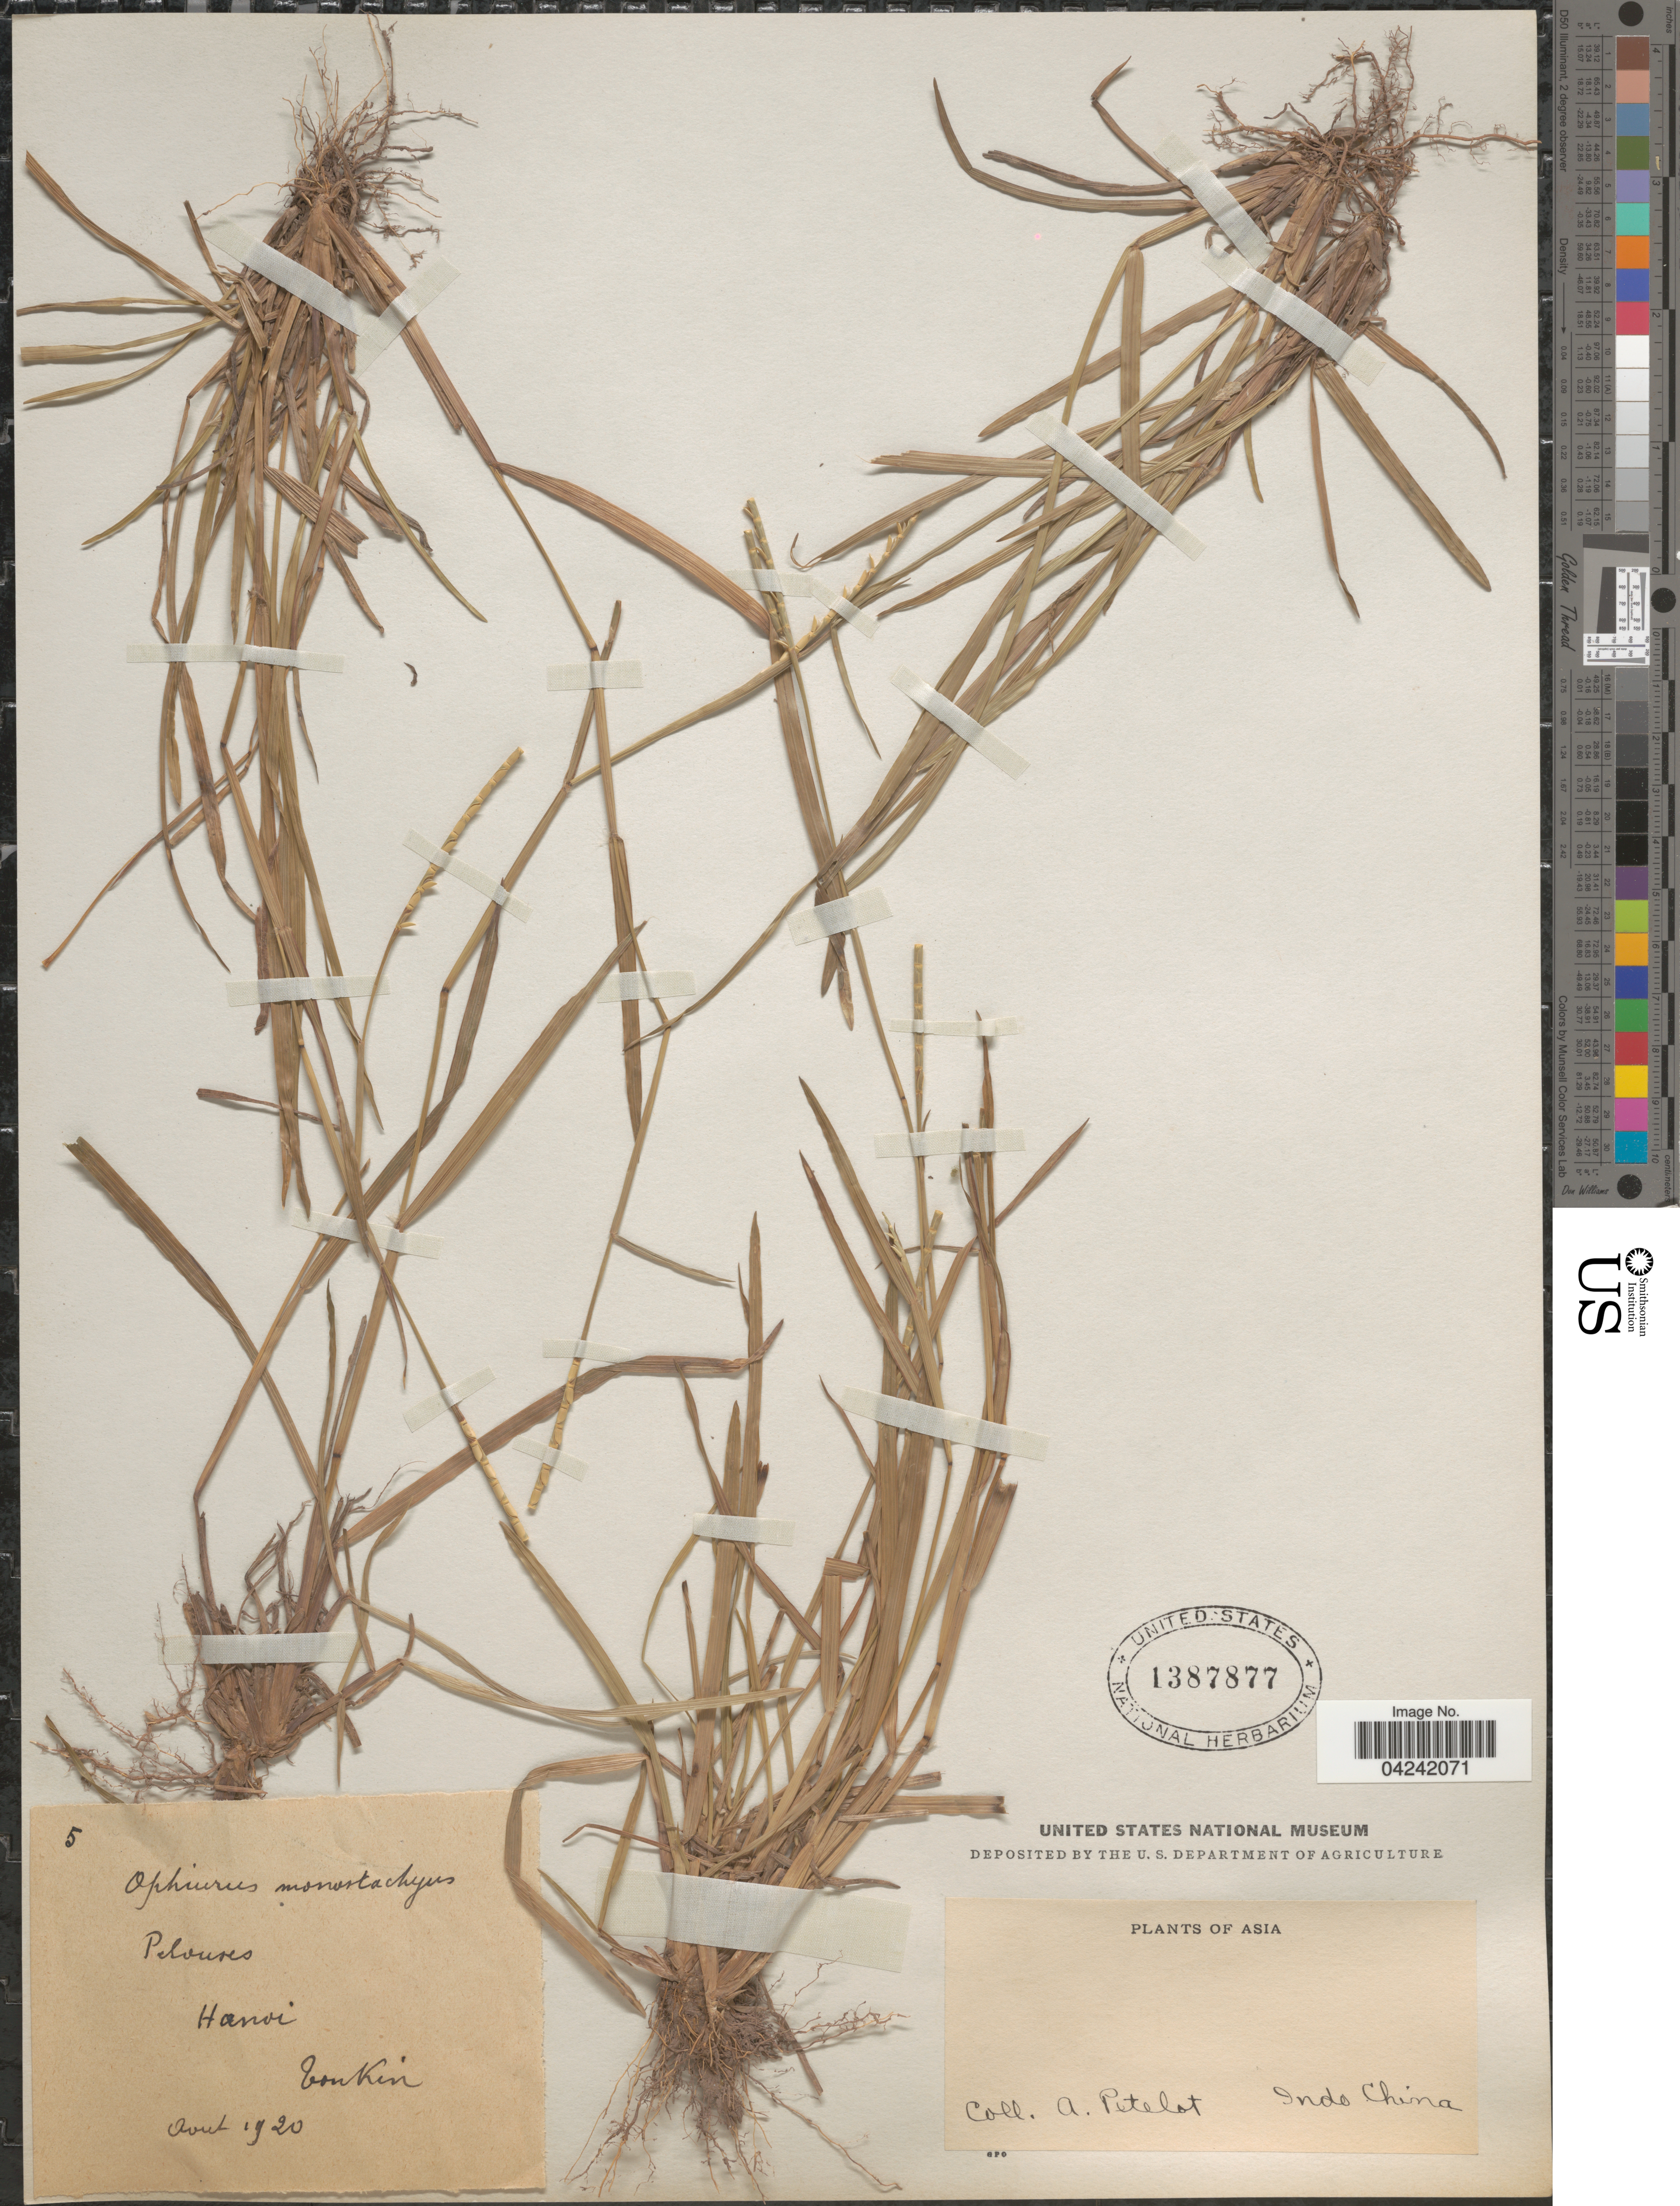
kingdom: Plantae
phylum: Tracheophyta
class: Liliopsida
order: Poales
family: Poaceae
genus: Mnesithea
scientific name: Mnesithea laevis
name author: (Retz.) Kunth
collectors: A. Petelot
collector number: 5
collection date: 1920-08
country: Vietnam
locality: Peloures. Hanoi. Tonkin.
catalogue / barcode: US 1387877